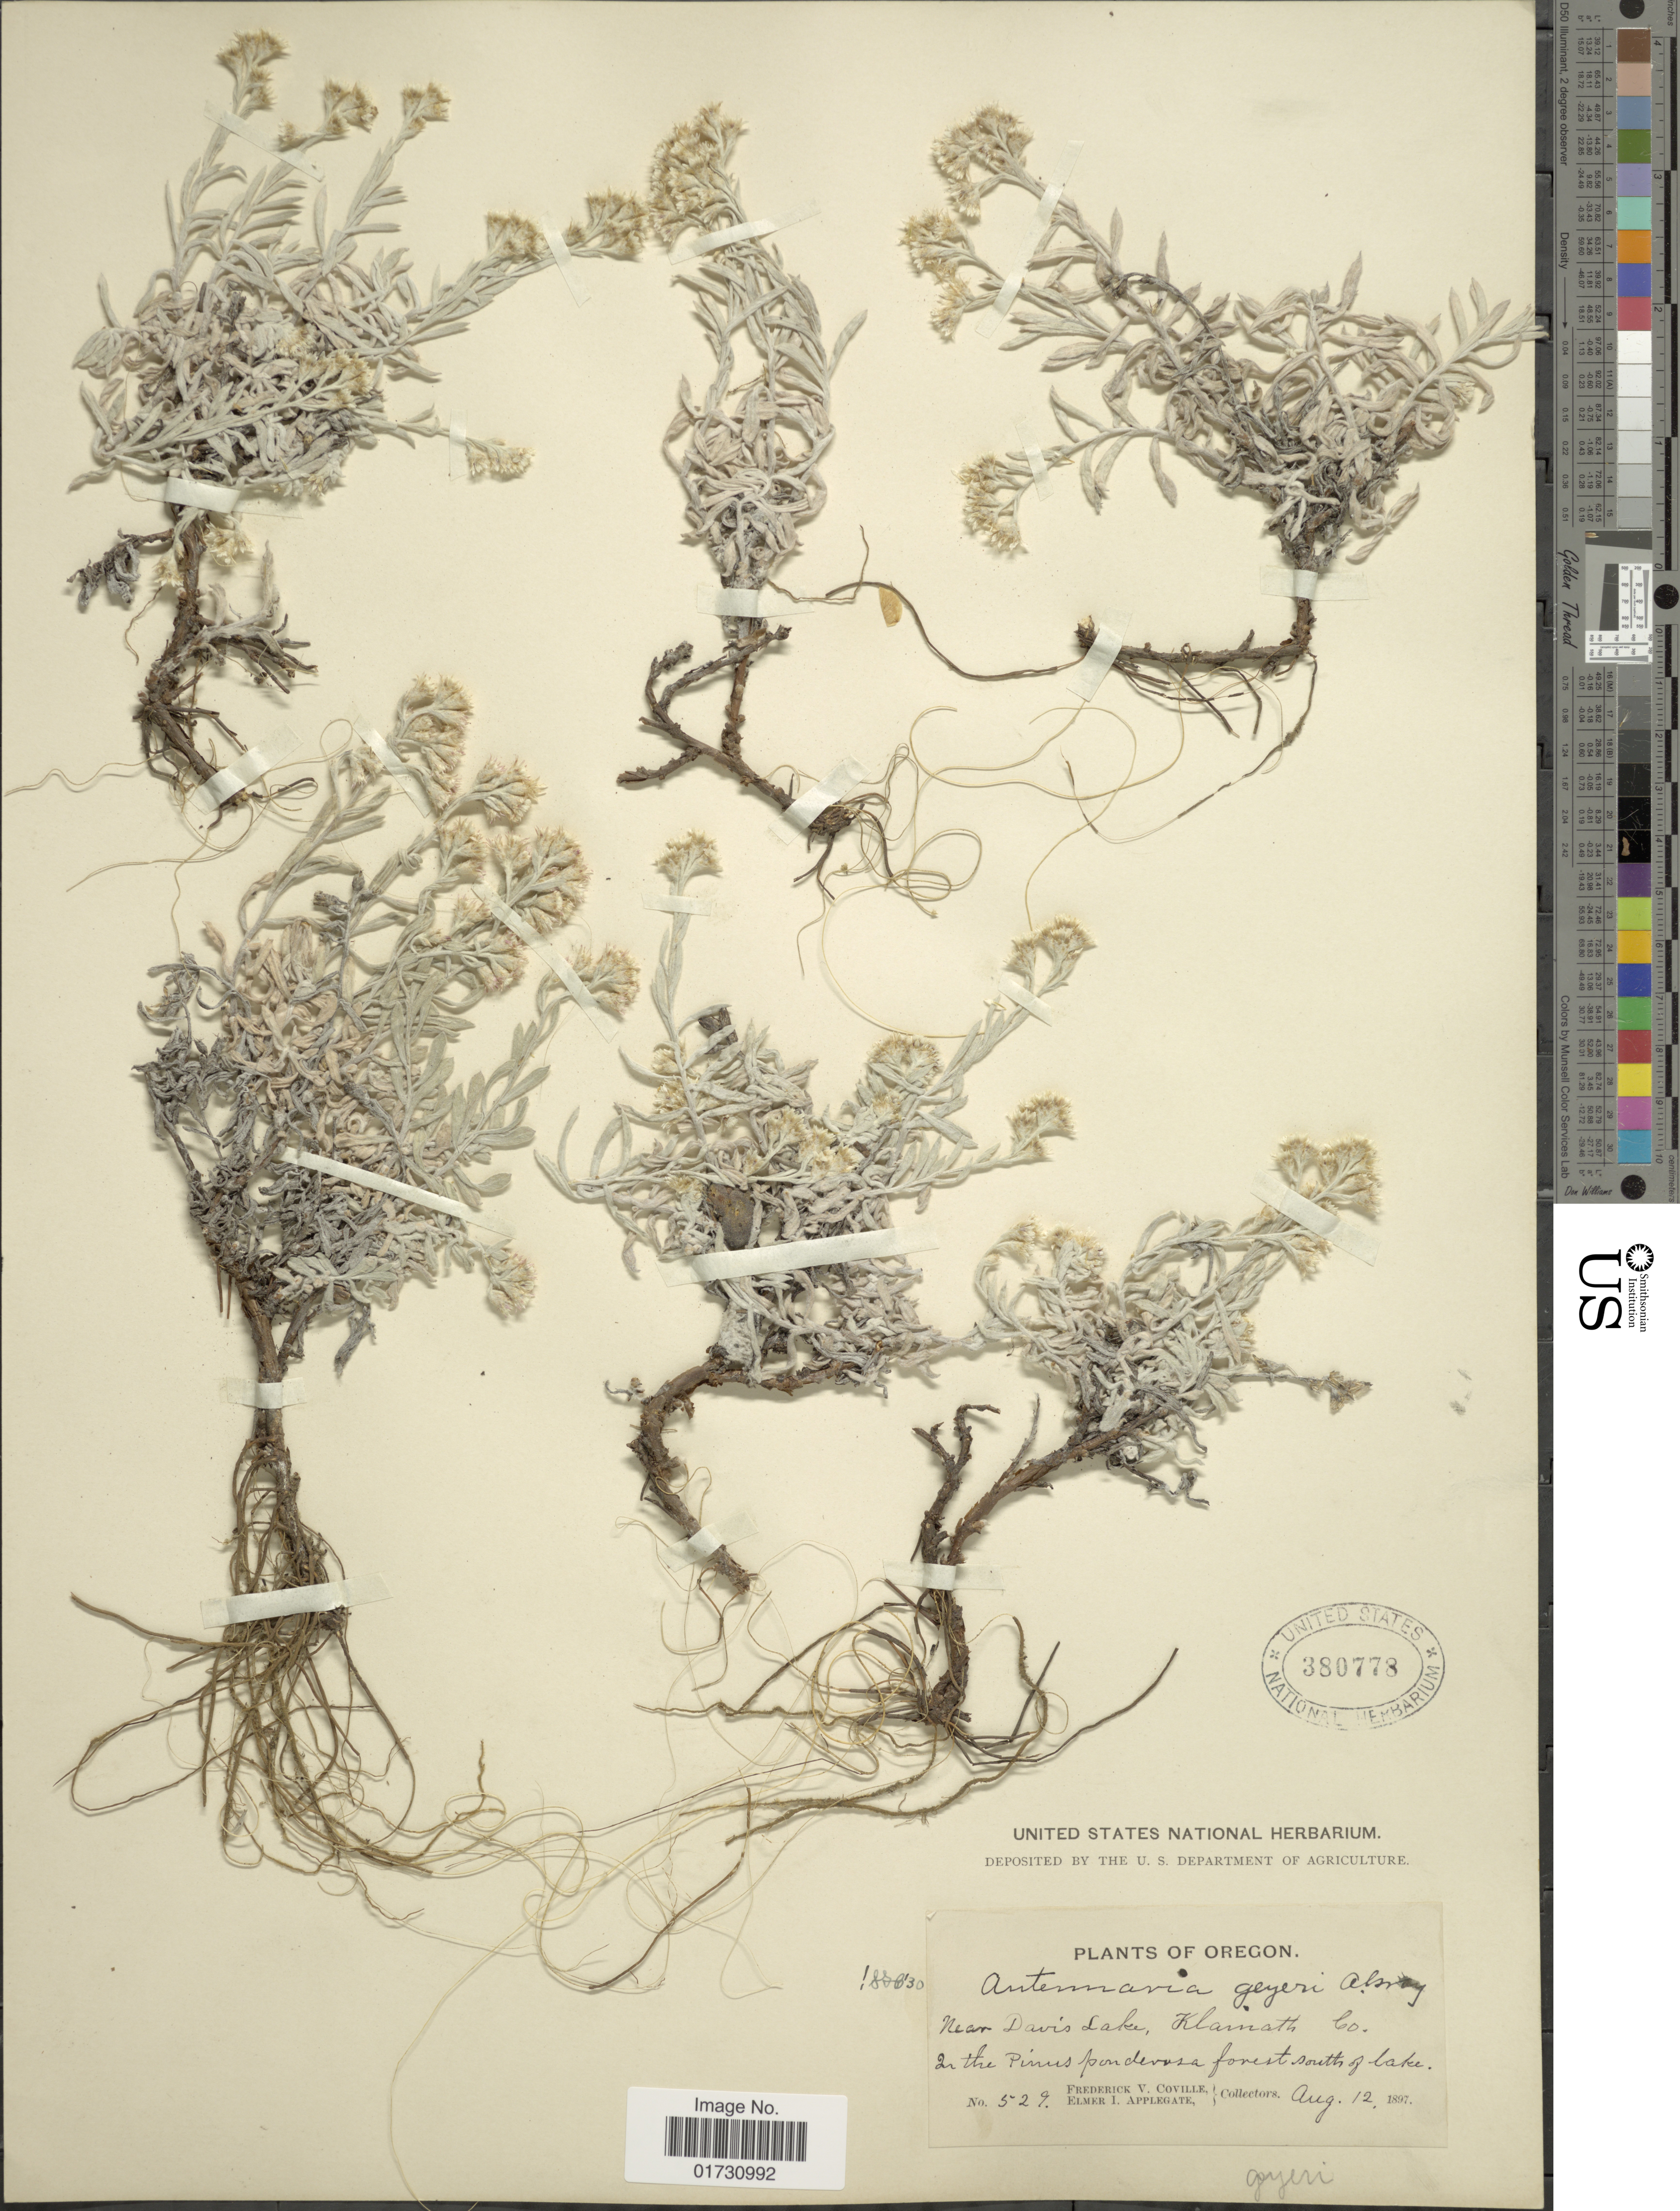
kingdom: Plantae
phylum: Tracheophyta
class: Magnoliopsida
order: Asterales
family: Asteraceae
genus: Antennaria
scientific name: Antennaria geyeri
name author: A. Gray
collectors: F. V. Coville & E. I. Applegate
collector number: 529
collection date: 1897-08-12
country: United States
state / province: Oregon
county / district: Lake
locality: Near Davis Lake, Klanath Co., In the Pinus pondevosa forest south of lake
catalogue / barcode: US 380778